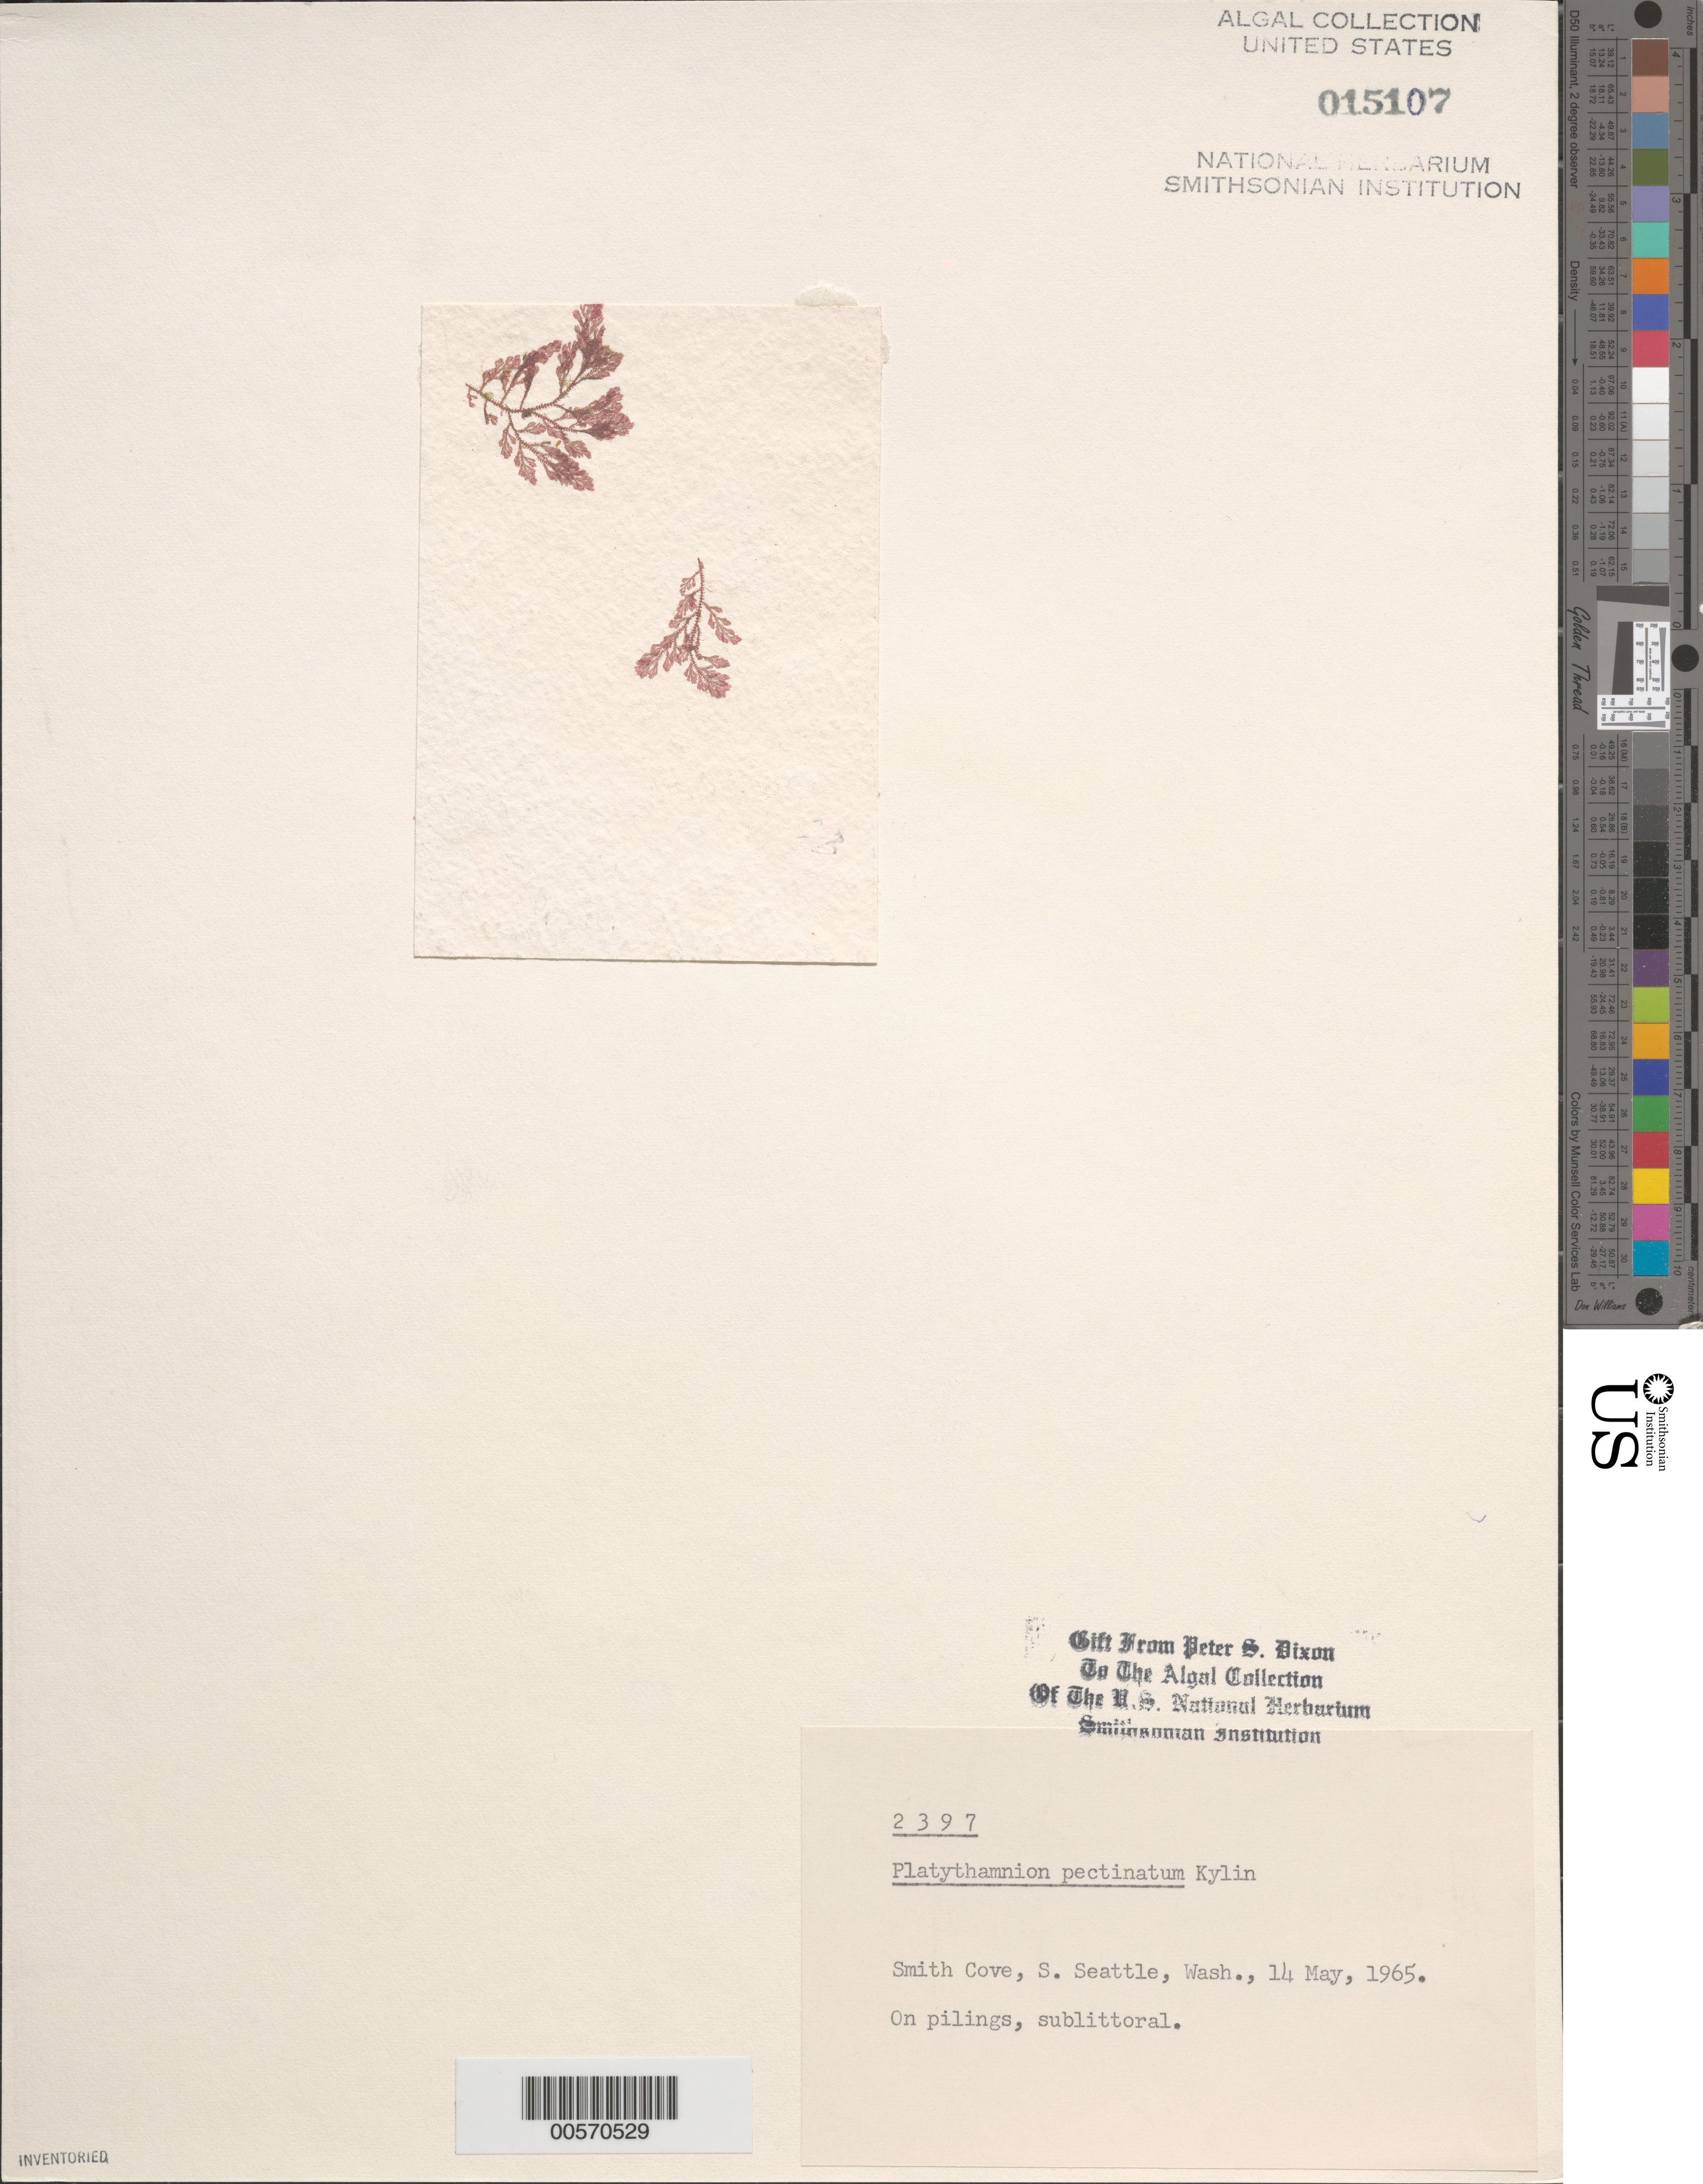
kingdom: Plantae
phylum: Rhodophyta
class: Florideophyceae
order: Ceramiales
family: Ceramiaceae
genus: Pterothamnion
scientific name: Pterothamnion pectinatum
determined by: Algae name updating Project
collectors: P. S. Dixon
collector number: PSD 2397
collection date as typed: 14 May 1965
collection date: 1965-05-14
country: United States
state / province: Washington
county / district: King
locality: Smith Cove, south Seattle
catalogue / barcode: US 15107